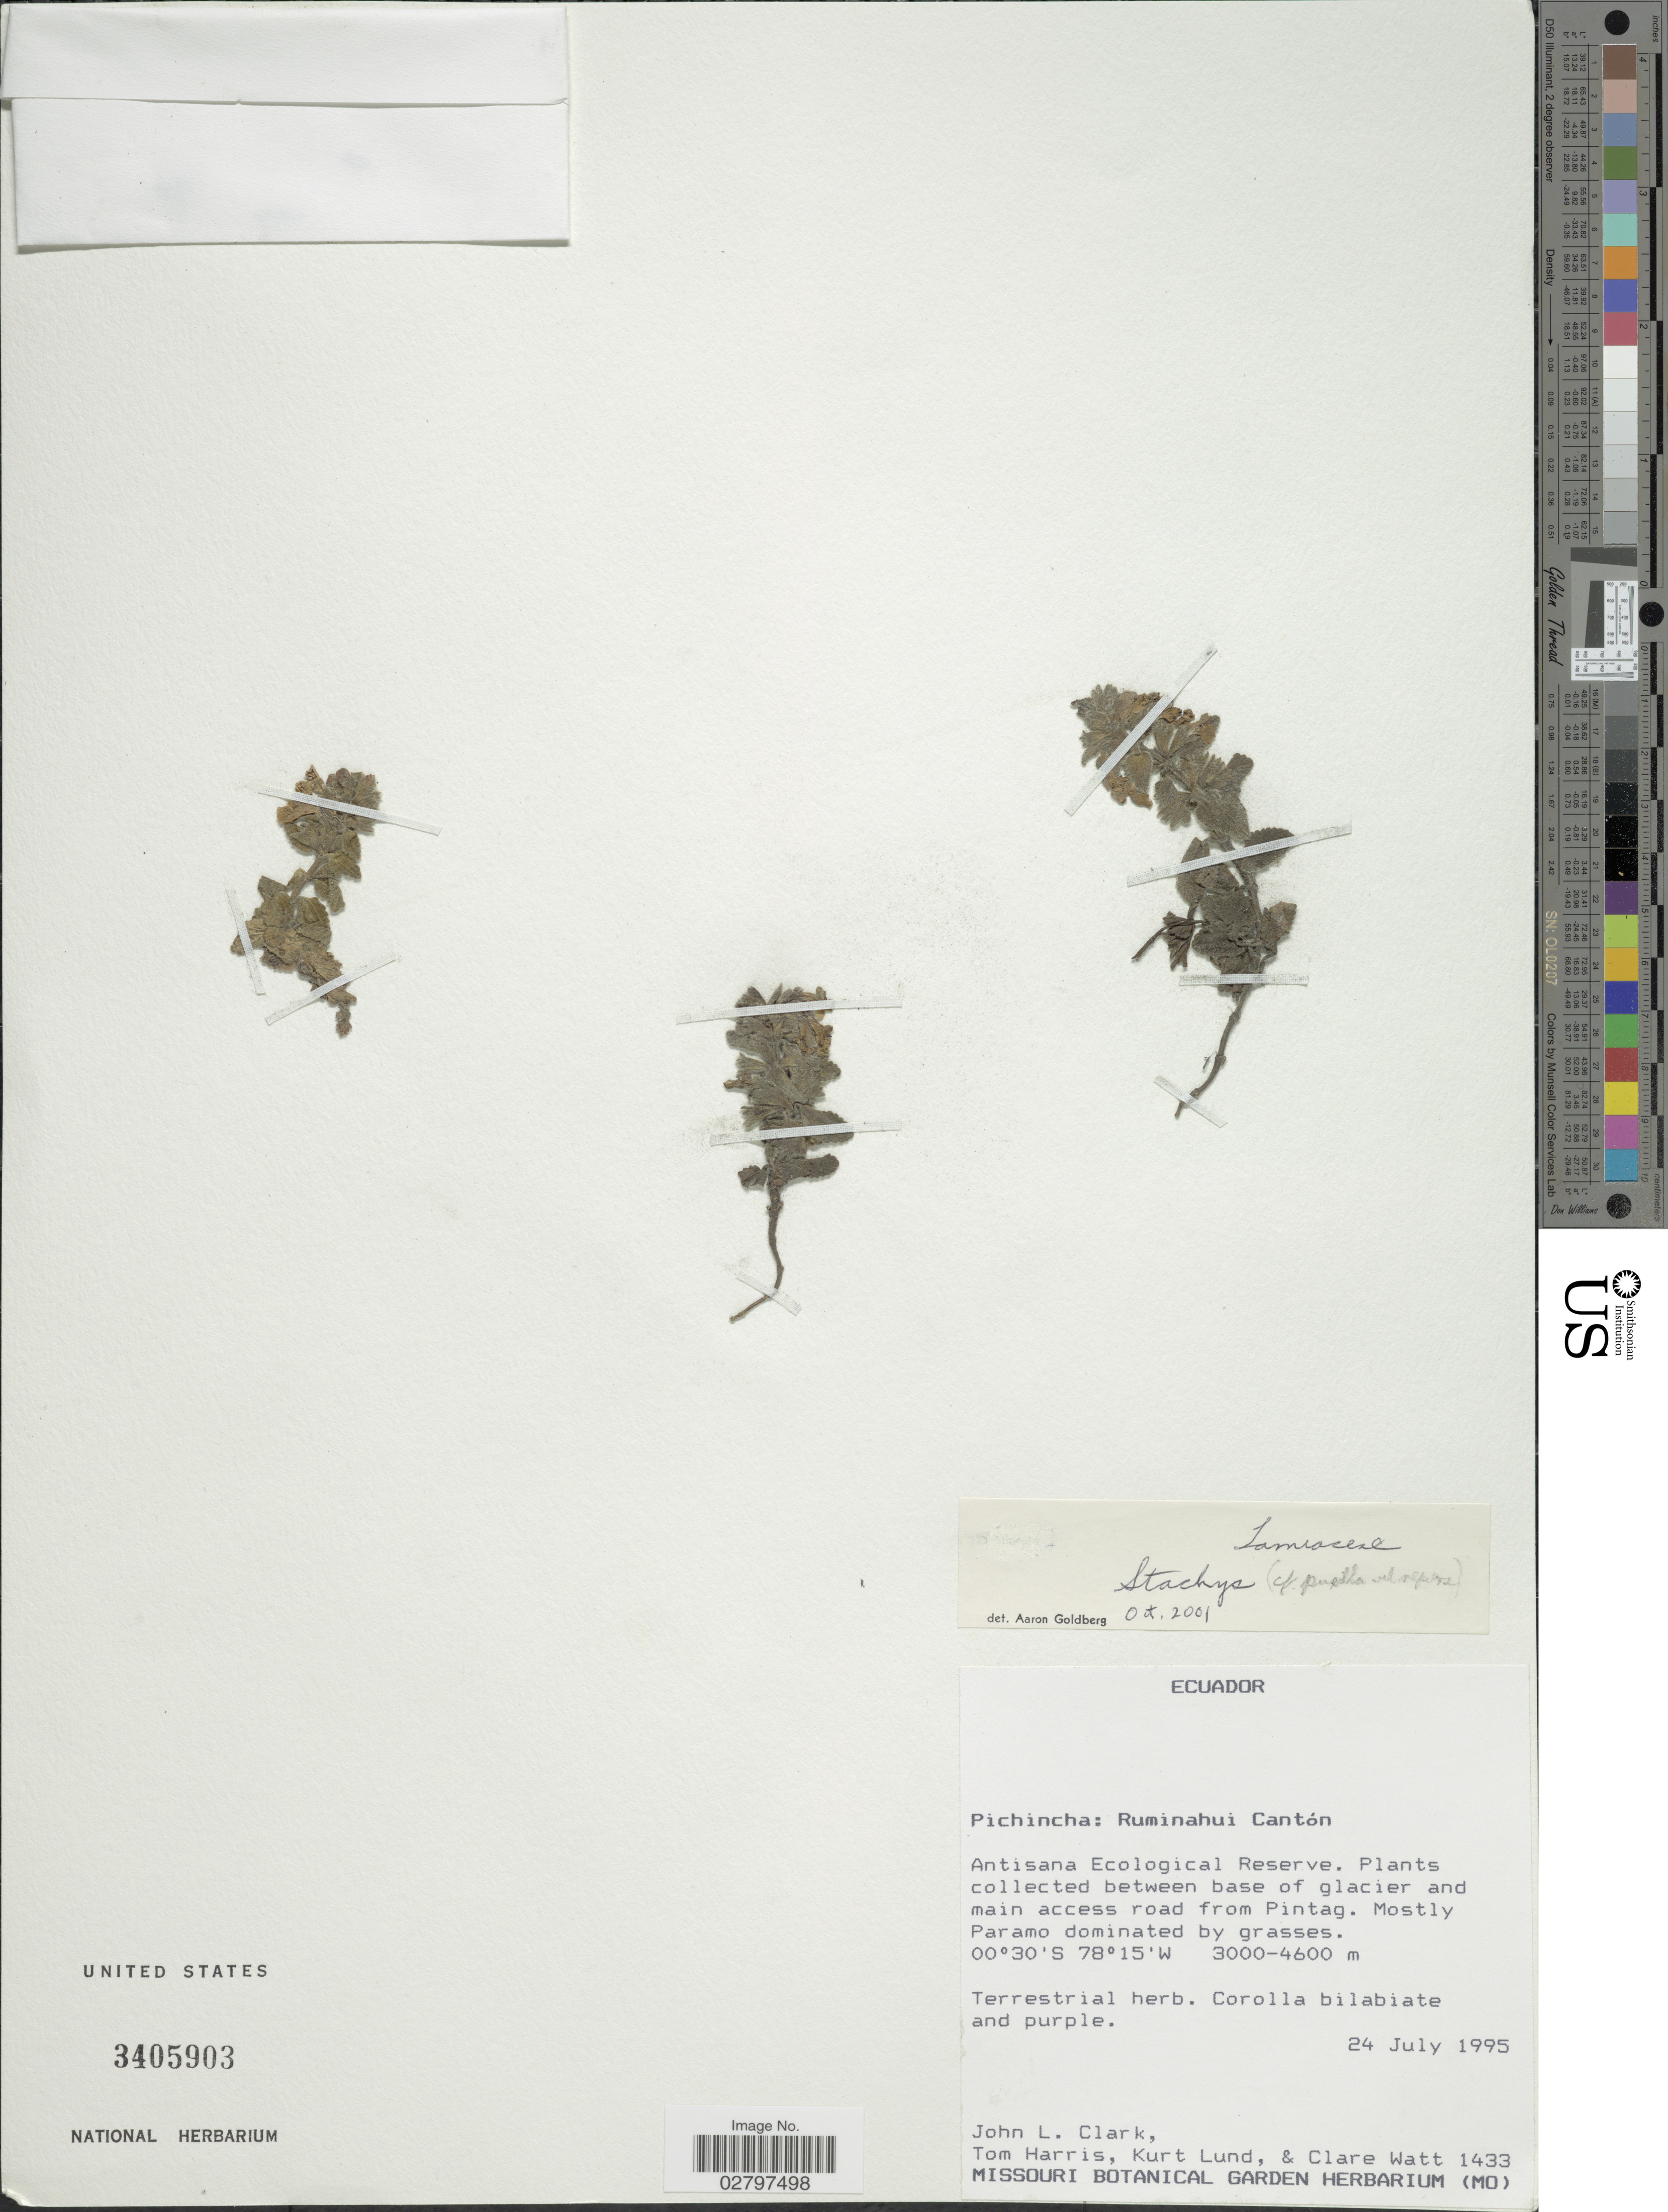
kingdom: Plantae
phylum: Tracheophyta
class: Magnoliopsida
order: Lamiales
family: Lamiaceae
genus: Stachys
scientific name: Stachys pusilla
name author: (Wedd.) Briq.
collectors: J. L. Clark, T. Harris, K. Lund & C. Watt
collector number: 1433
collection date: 1995-07-24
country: Ecuador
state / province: Pichincha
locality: Ruminahui Cantón, Antisana Ecological Reserve, between base of glacier and main access road from Pintag.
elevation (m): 3000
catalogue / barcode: US 3405903